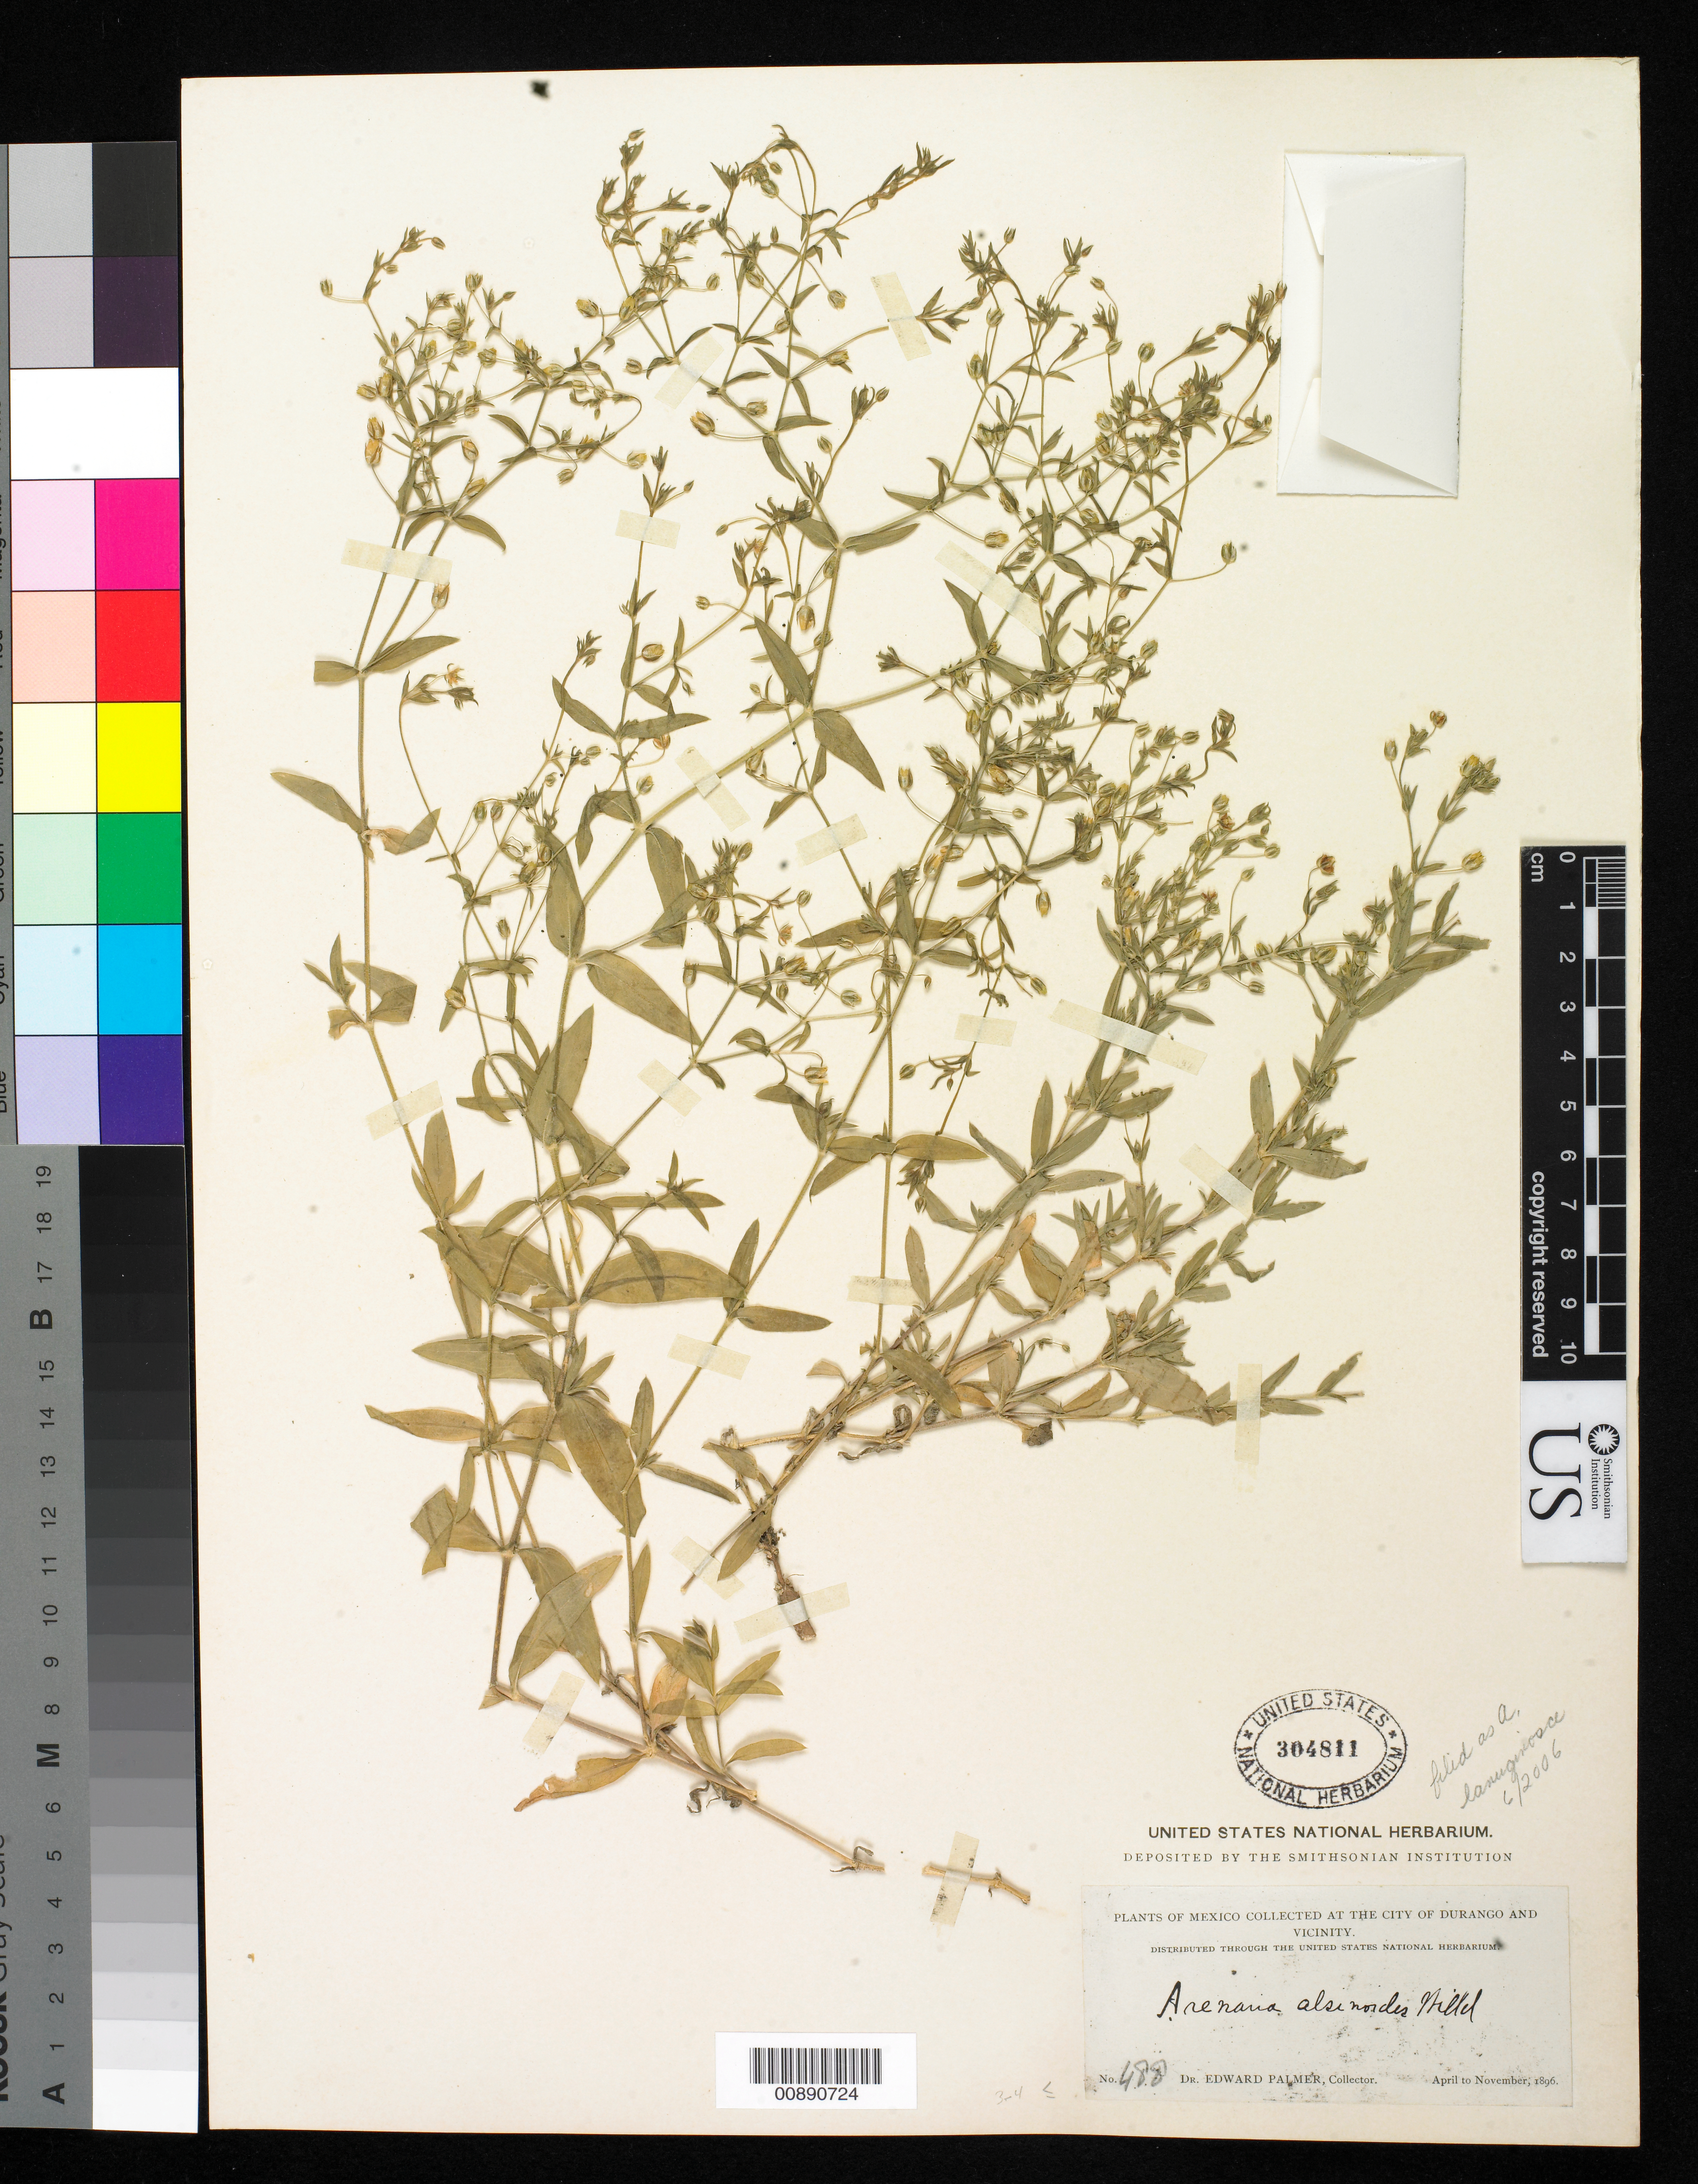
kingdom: Plantae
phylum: Tracheophyta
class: Magnoliopsida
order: Caryophyllales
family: Caryophyllaceae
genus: Arenaria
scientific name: Arenaria lanuginosa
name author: (Michx.) Rohrb.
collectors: E. Palmer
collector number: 488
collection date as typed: Apr 1896 to -- Nov 1896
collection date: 1896-04/1896-11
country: Mexico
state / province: Durango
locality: City of Durango and vicinity.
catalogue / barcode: US 304811